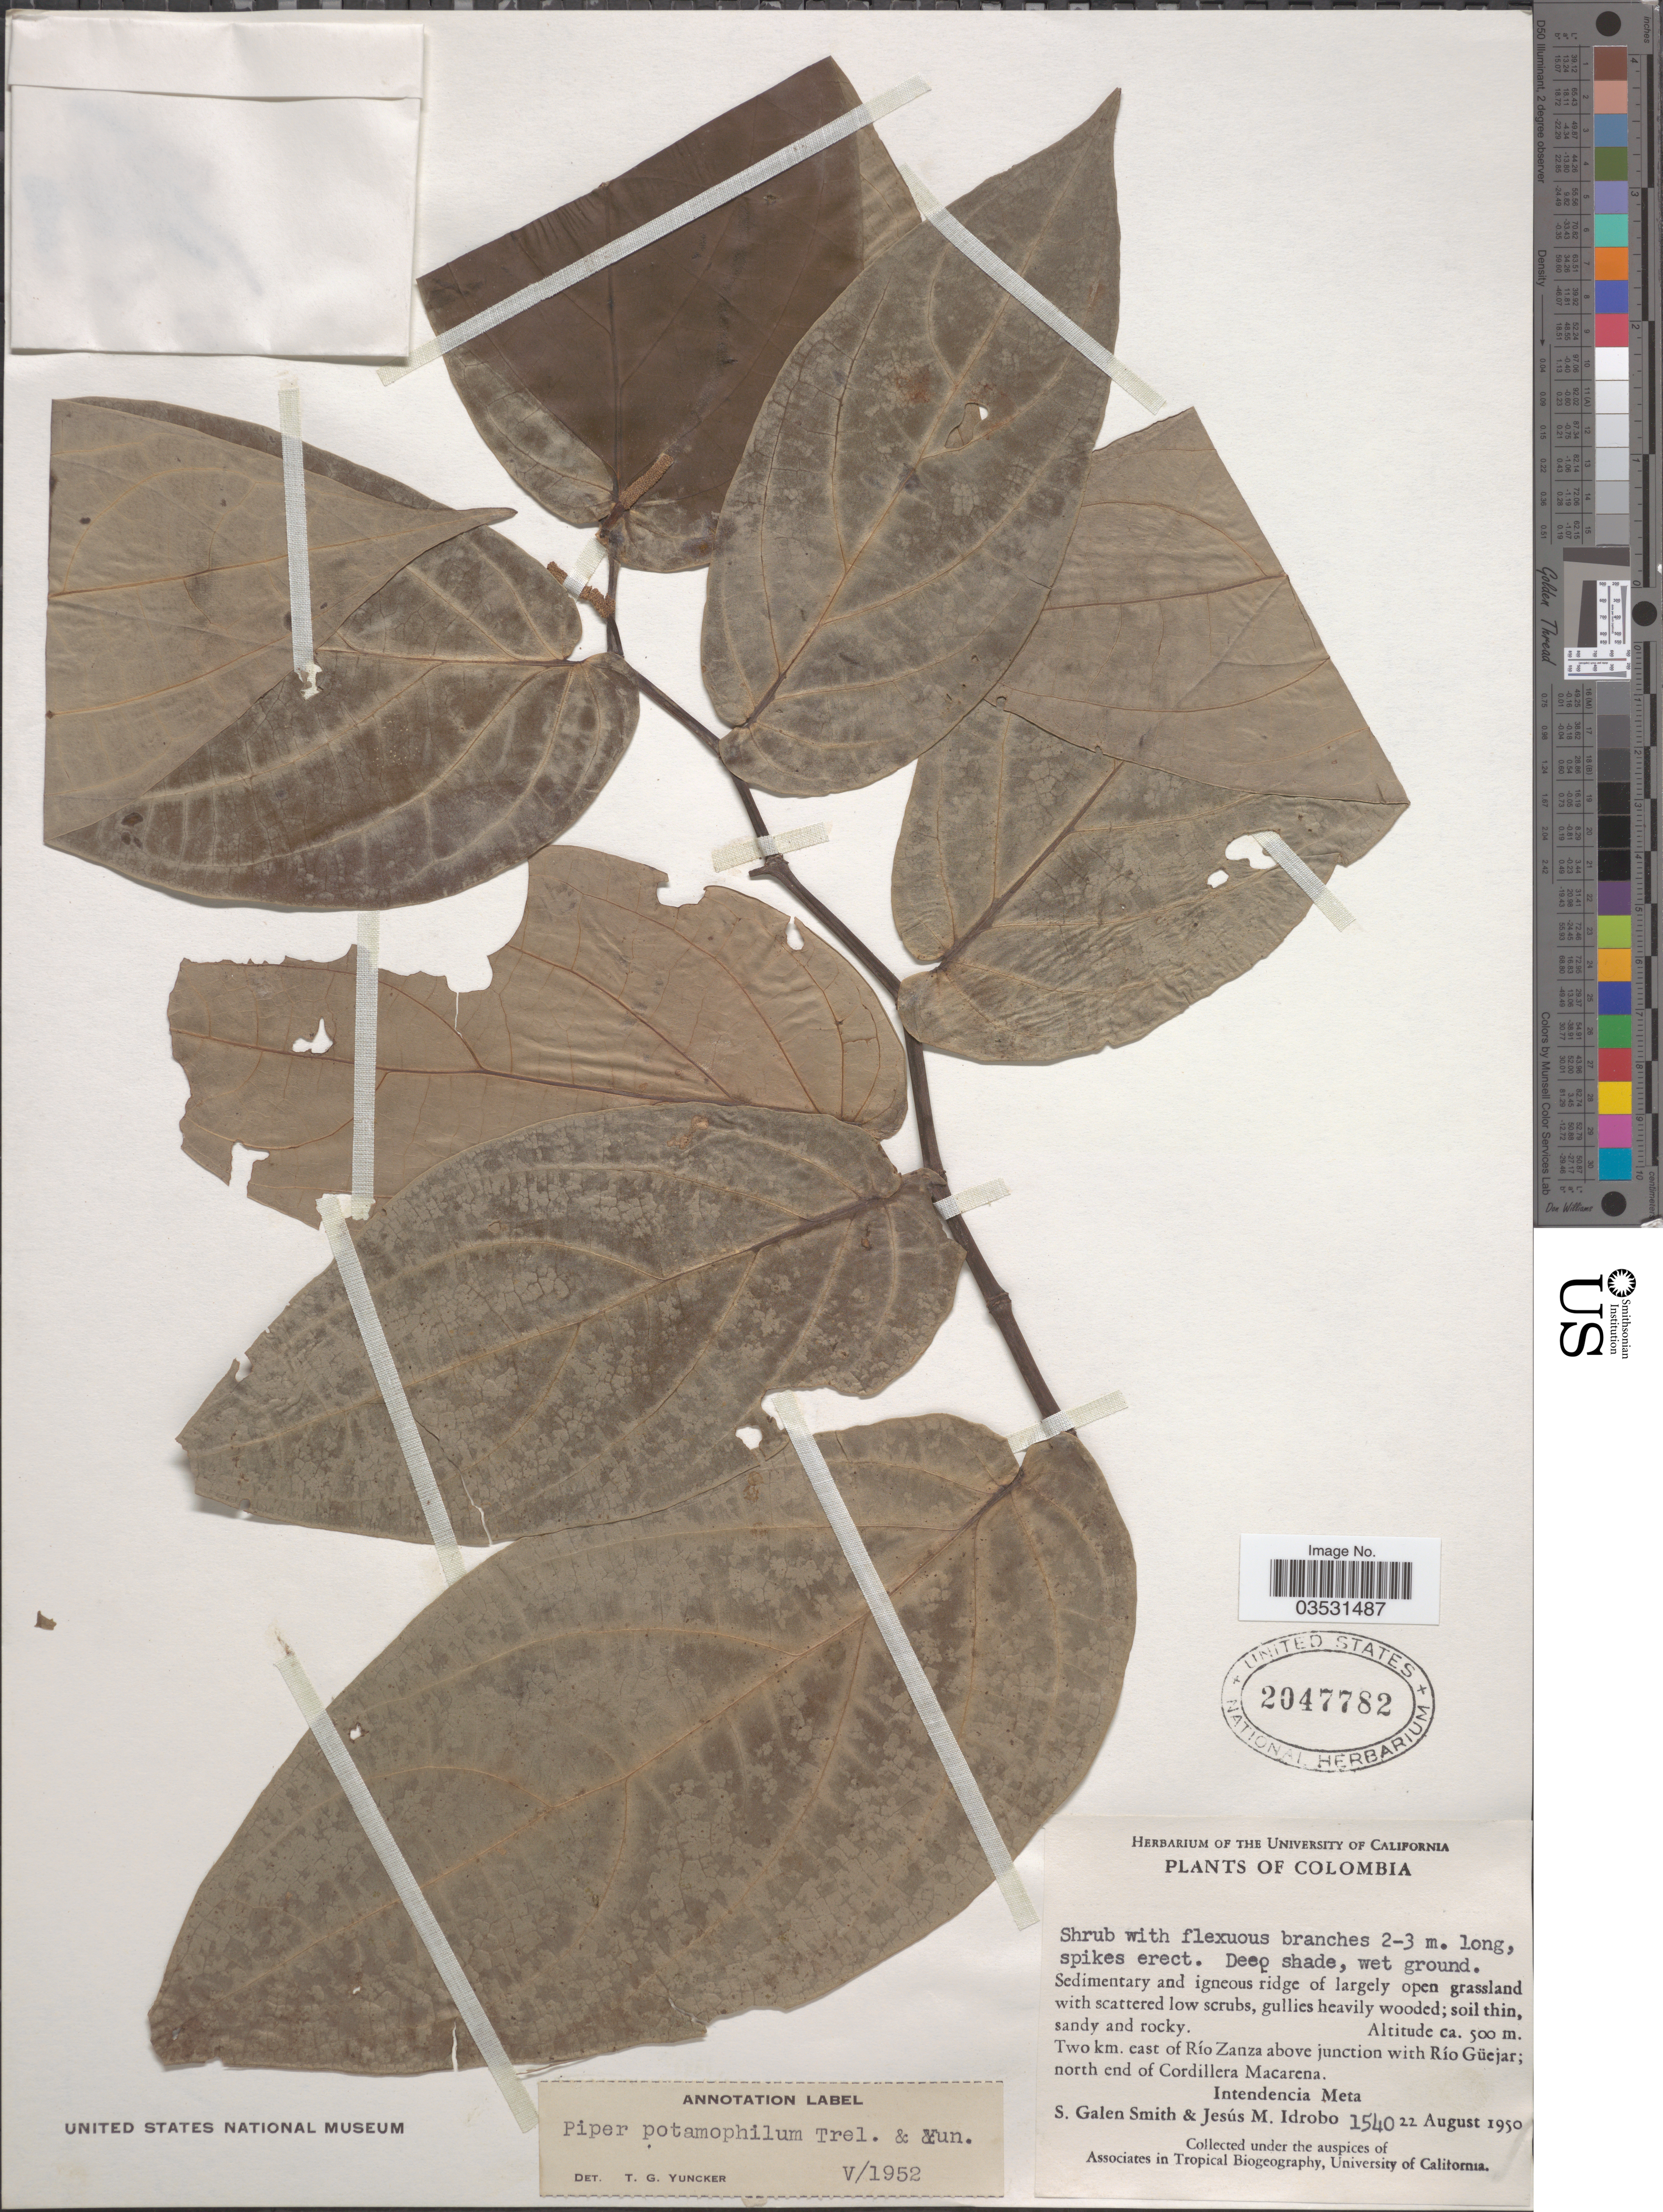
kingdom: Plantae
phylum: Tracheophyta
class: Magnoliopsida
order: Piperales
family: Piperaceae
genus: Piper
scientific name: Piper potamophilum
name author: Trel. & Yunck.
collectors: S. G. Smith & J. M. Idrobo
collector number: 1540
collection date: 1950-08-22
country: Colombia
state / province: Meta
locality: Two km. east of Río Zanza above junction with Río Güejar; north end of Cordillera Macarena. Intendencia Meta.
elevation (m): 500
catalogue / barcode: US 2047782